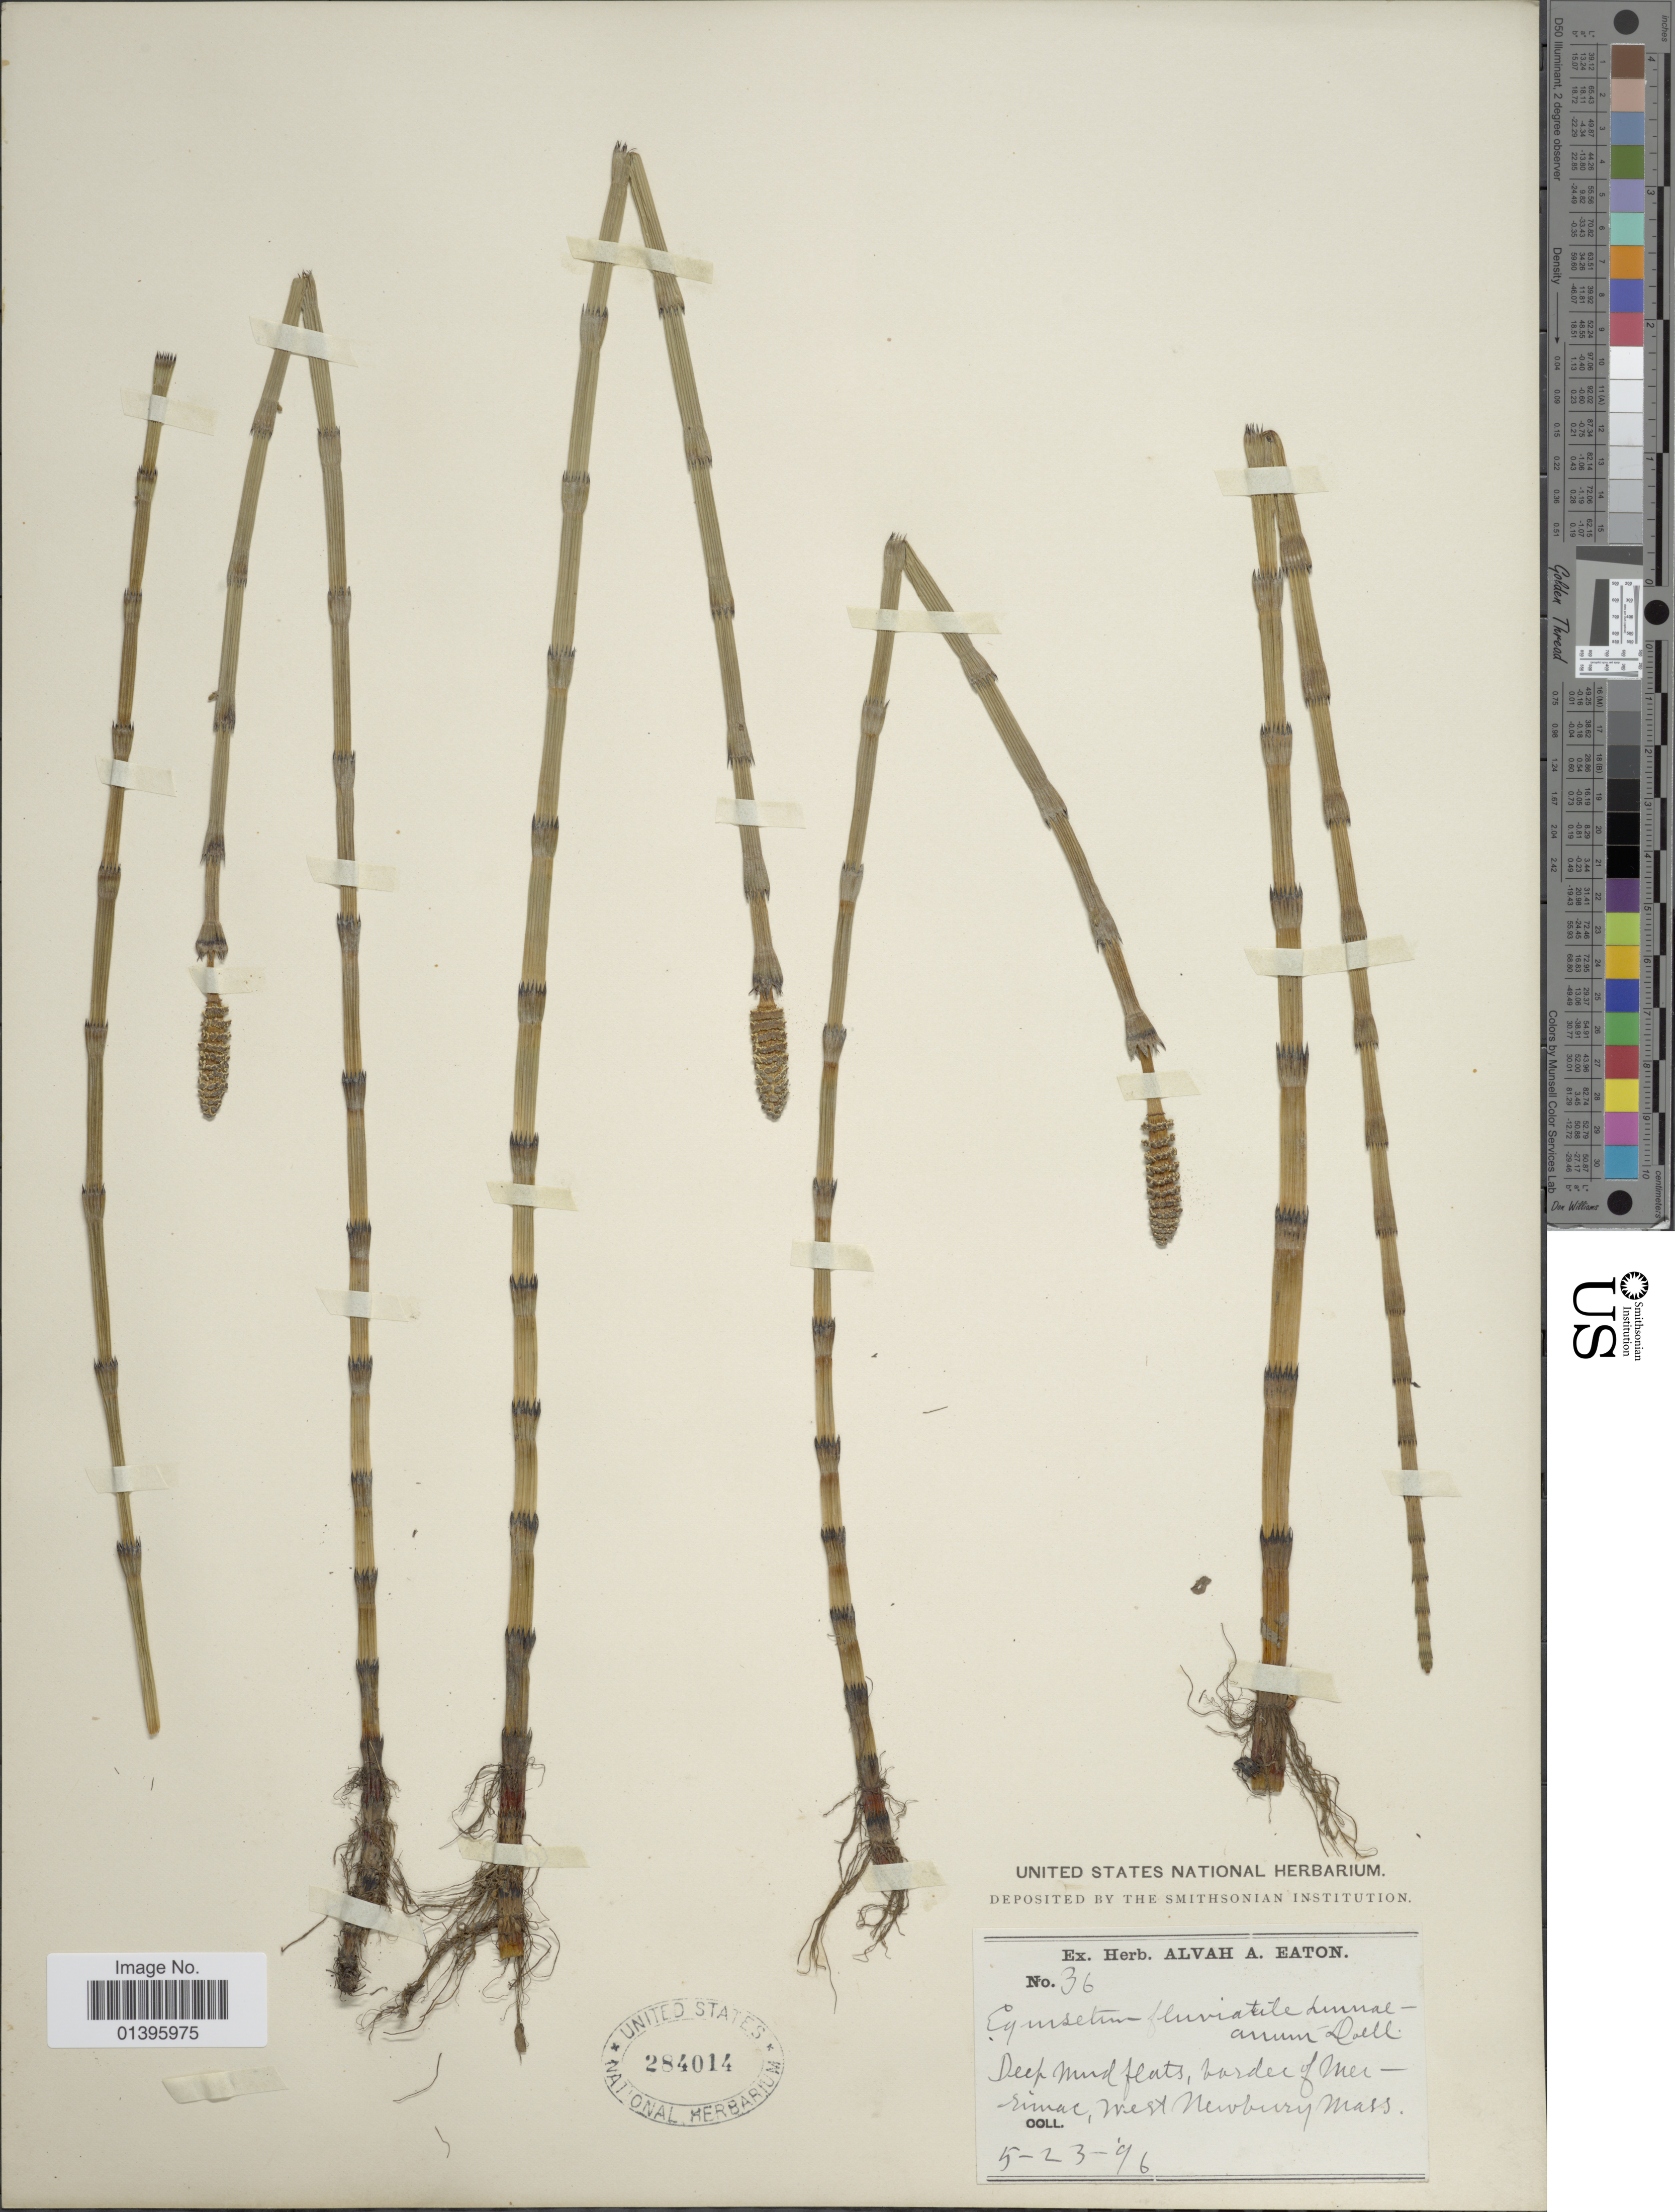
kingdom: Plantae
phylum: Tracheophyta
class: Polypodiopsida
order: Equisetales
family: Equisetaceae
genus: Equisetum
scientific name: Equisetum fluviatile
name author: L.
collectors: A. A. Eaton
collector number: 36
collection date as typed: Transcribed d/m/y: 23/5/96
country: United States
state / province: Massachusetts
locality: Deep mud flats, border of Merimac, West Newbury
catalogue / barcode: US 284014